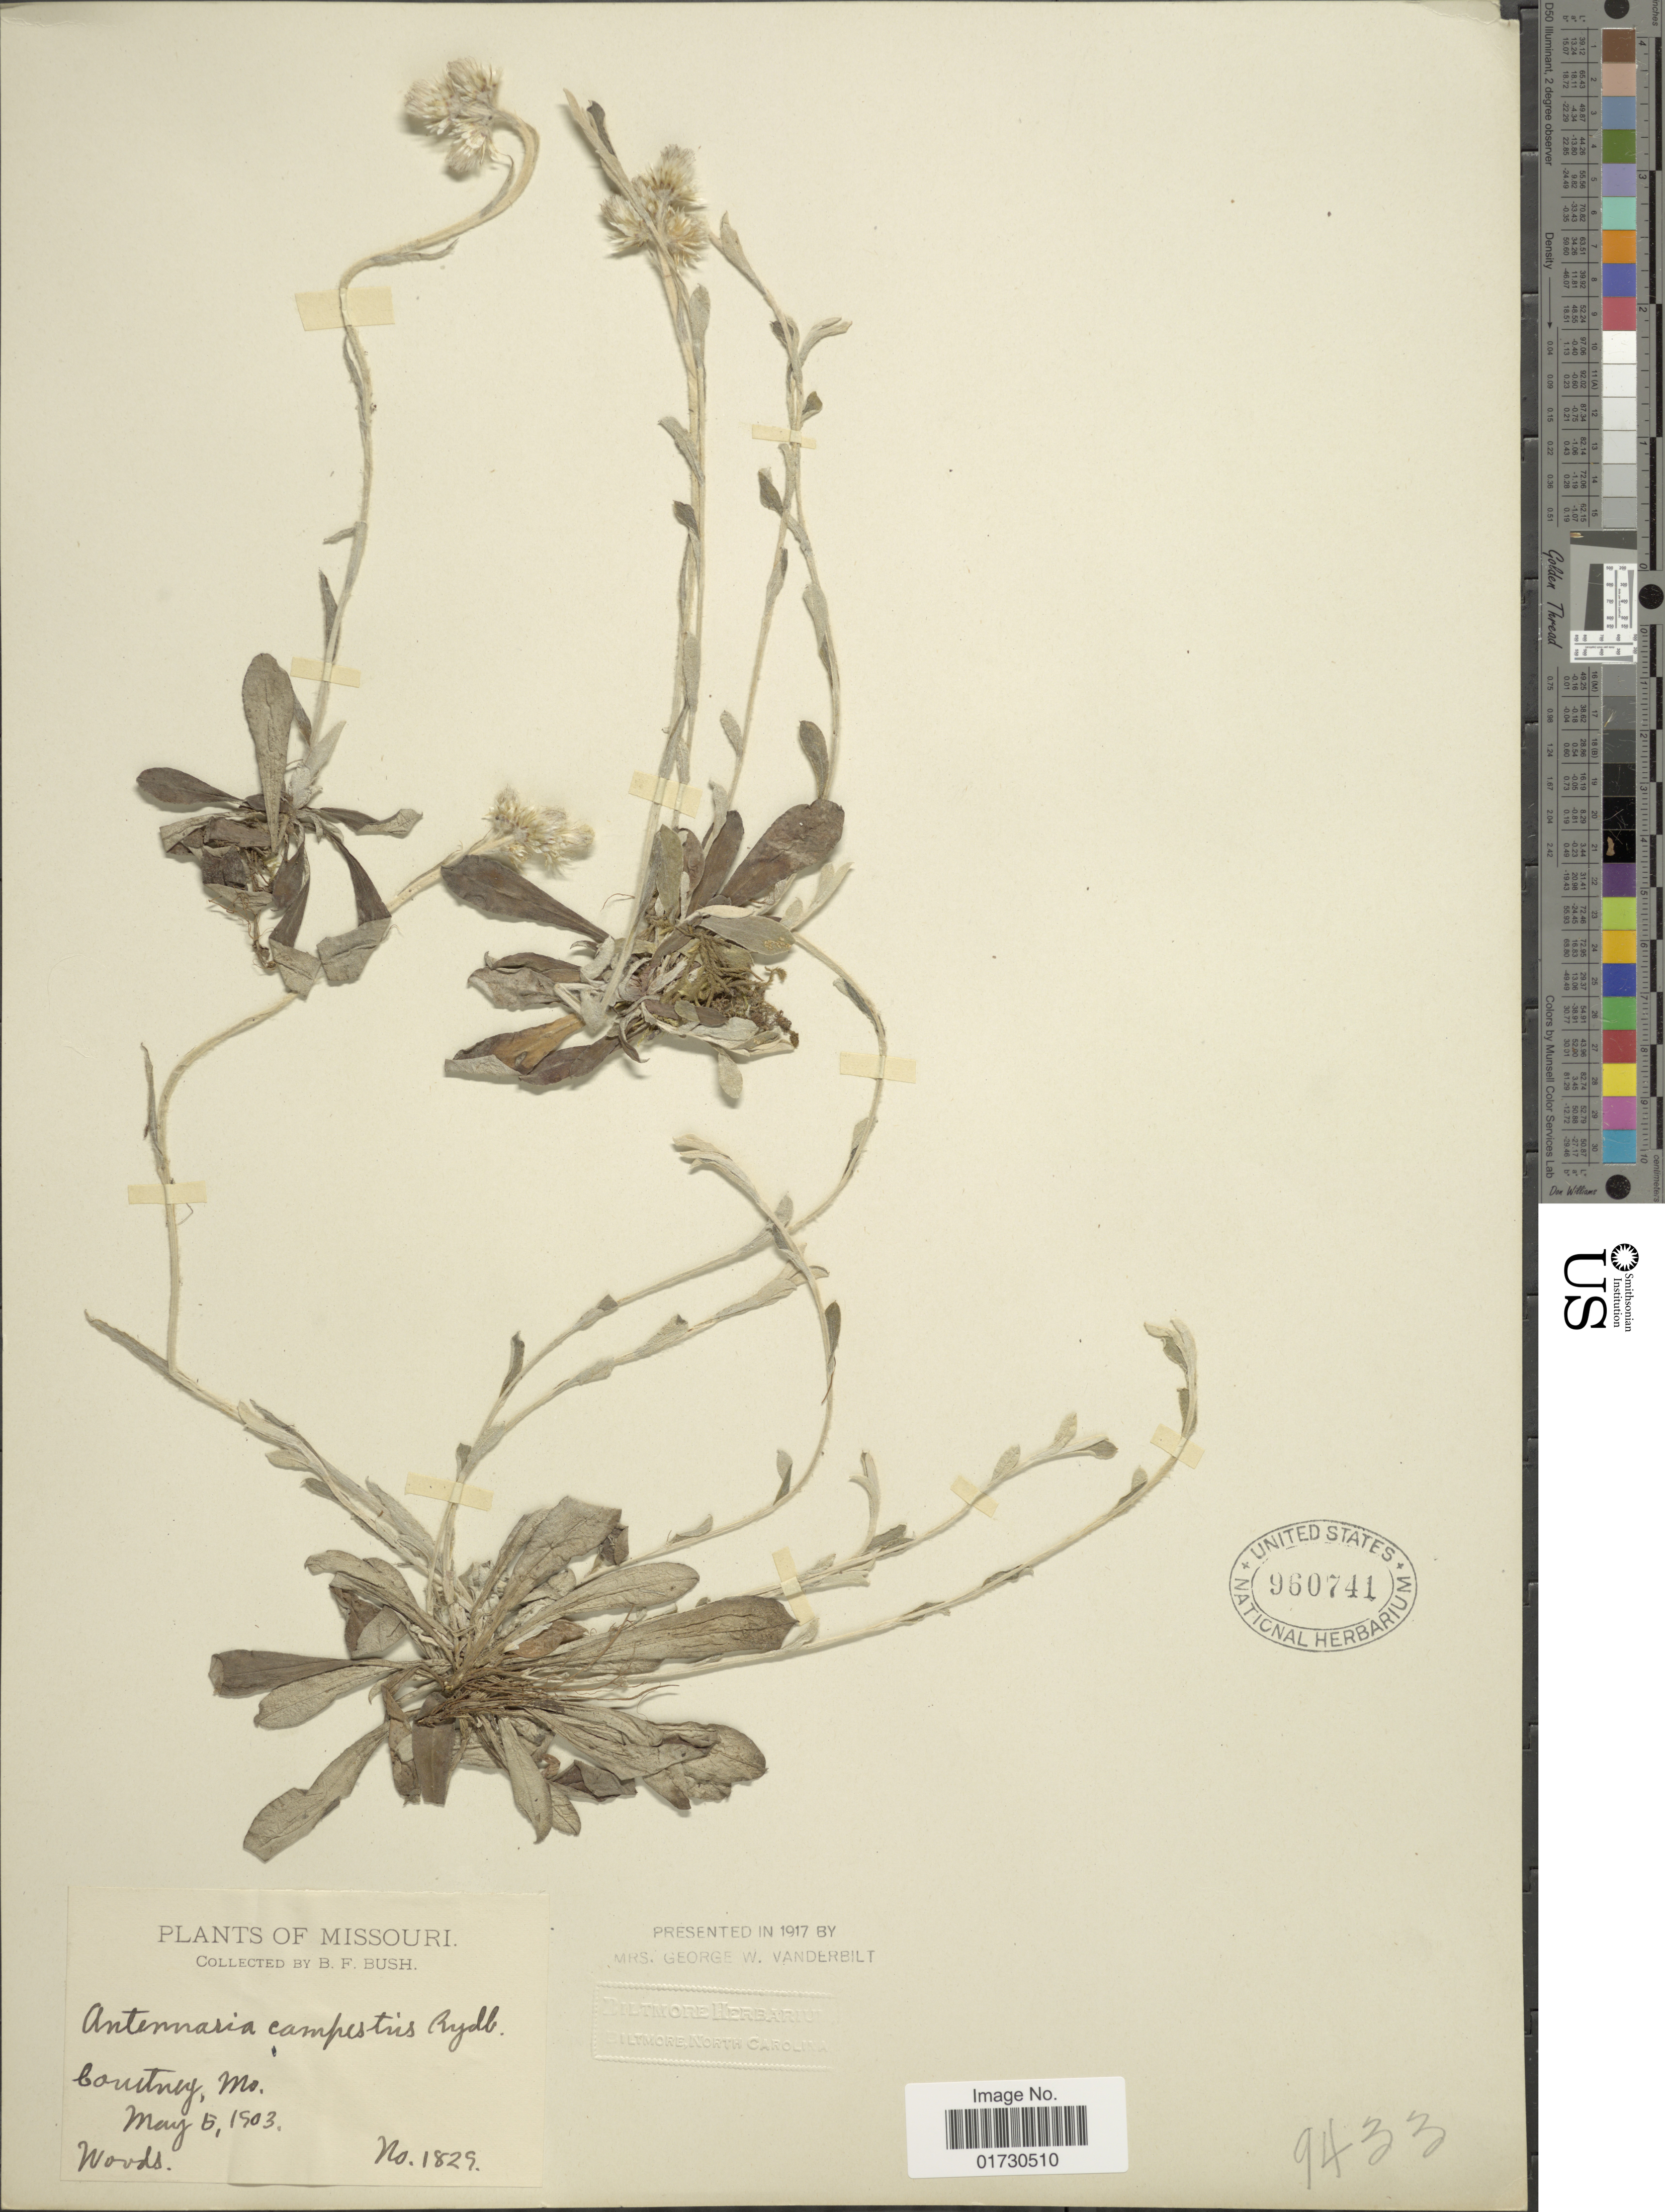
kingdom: Plantae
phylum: Tracheophyta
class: Magnoliopsida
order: Asterales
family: Asteraceae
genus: Antennaria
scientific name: Antennaria campestris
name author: Rydb.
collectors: B. F. Bush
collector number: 1829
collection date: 1903-05-05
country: United States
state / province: Missouri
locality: Courtney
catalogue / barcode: US 960741